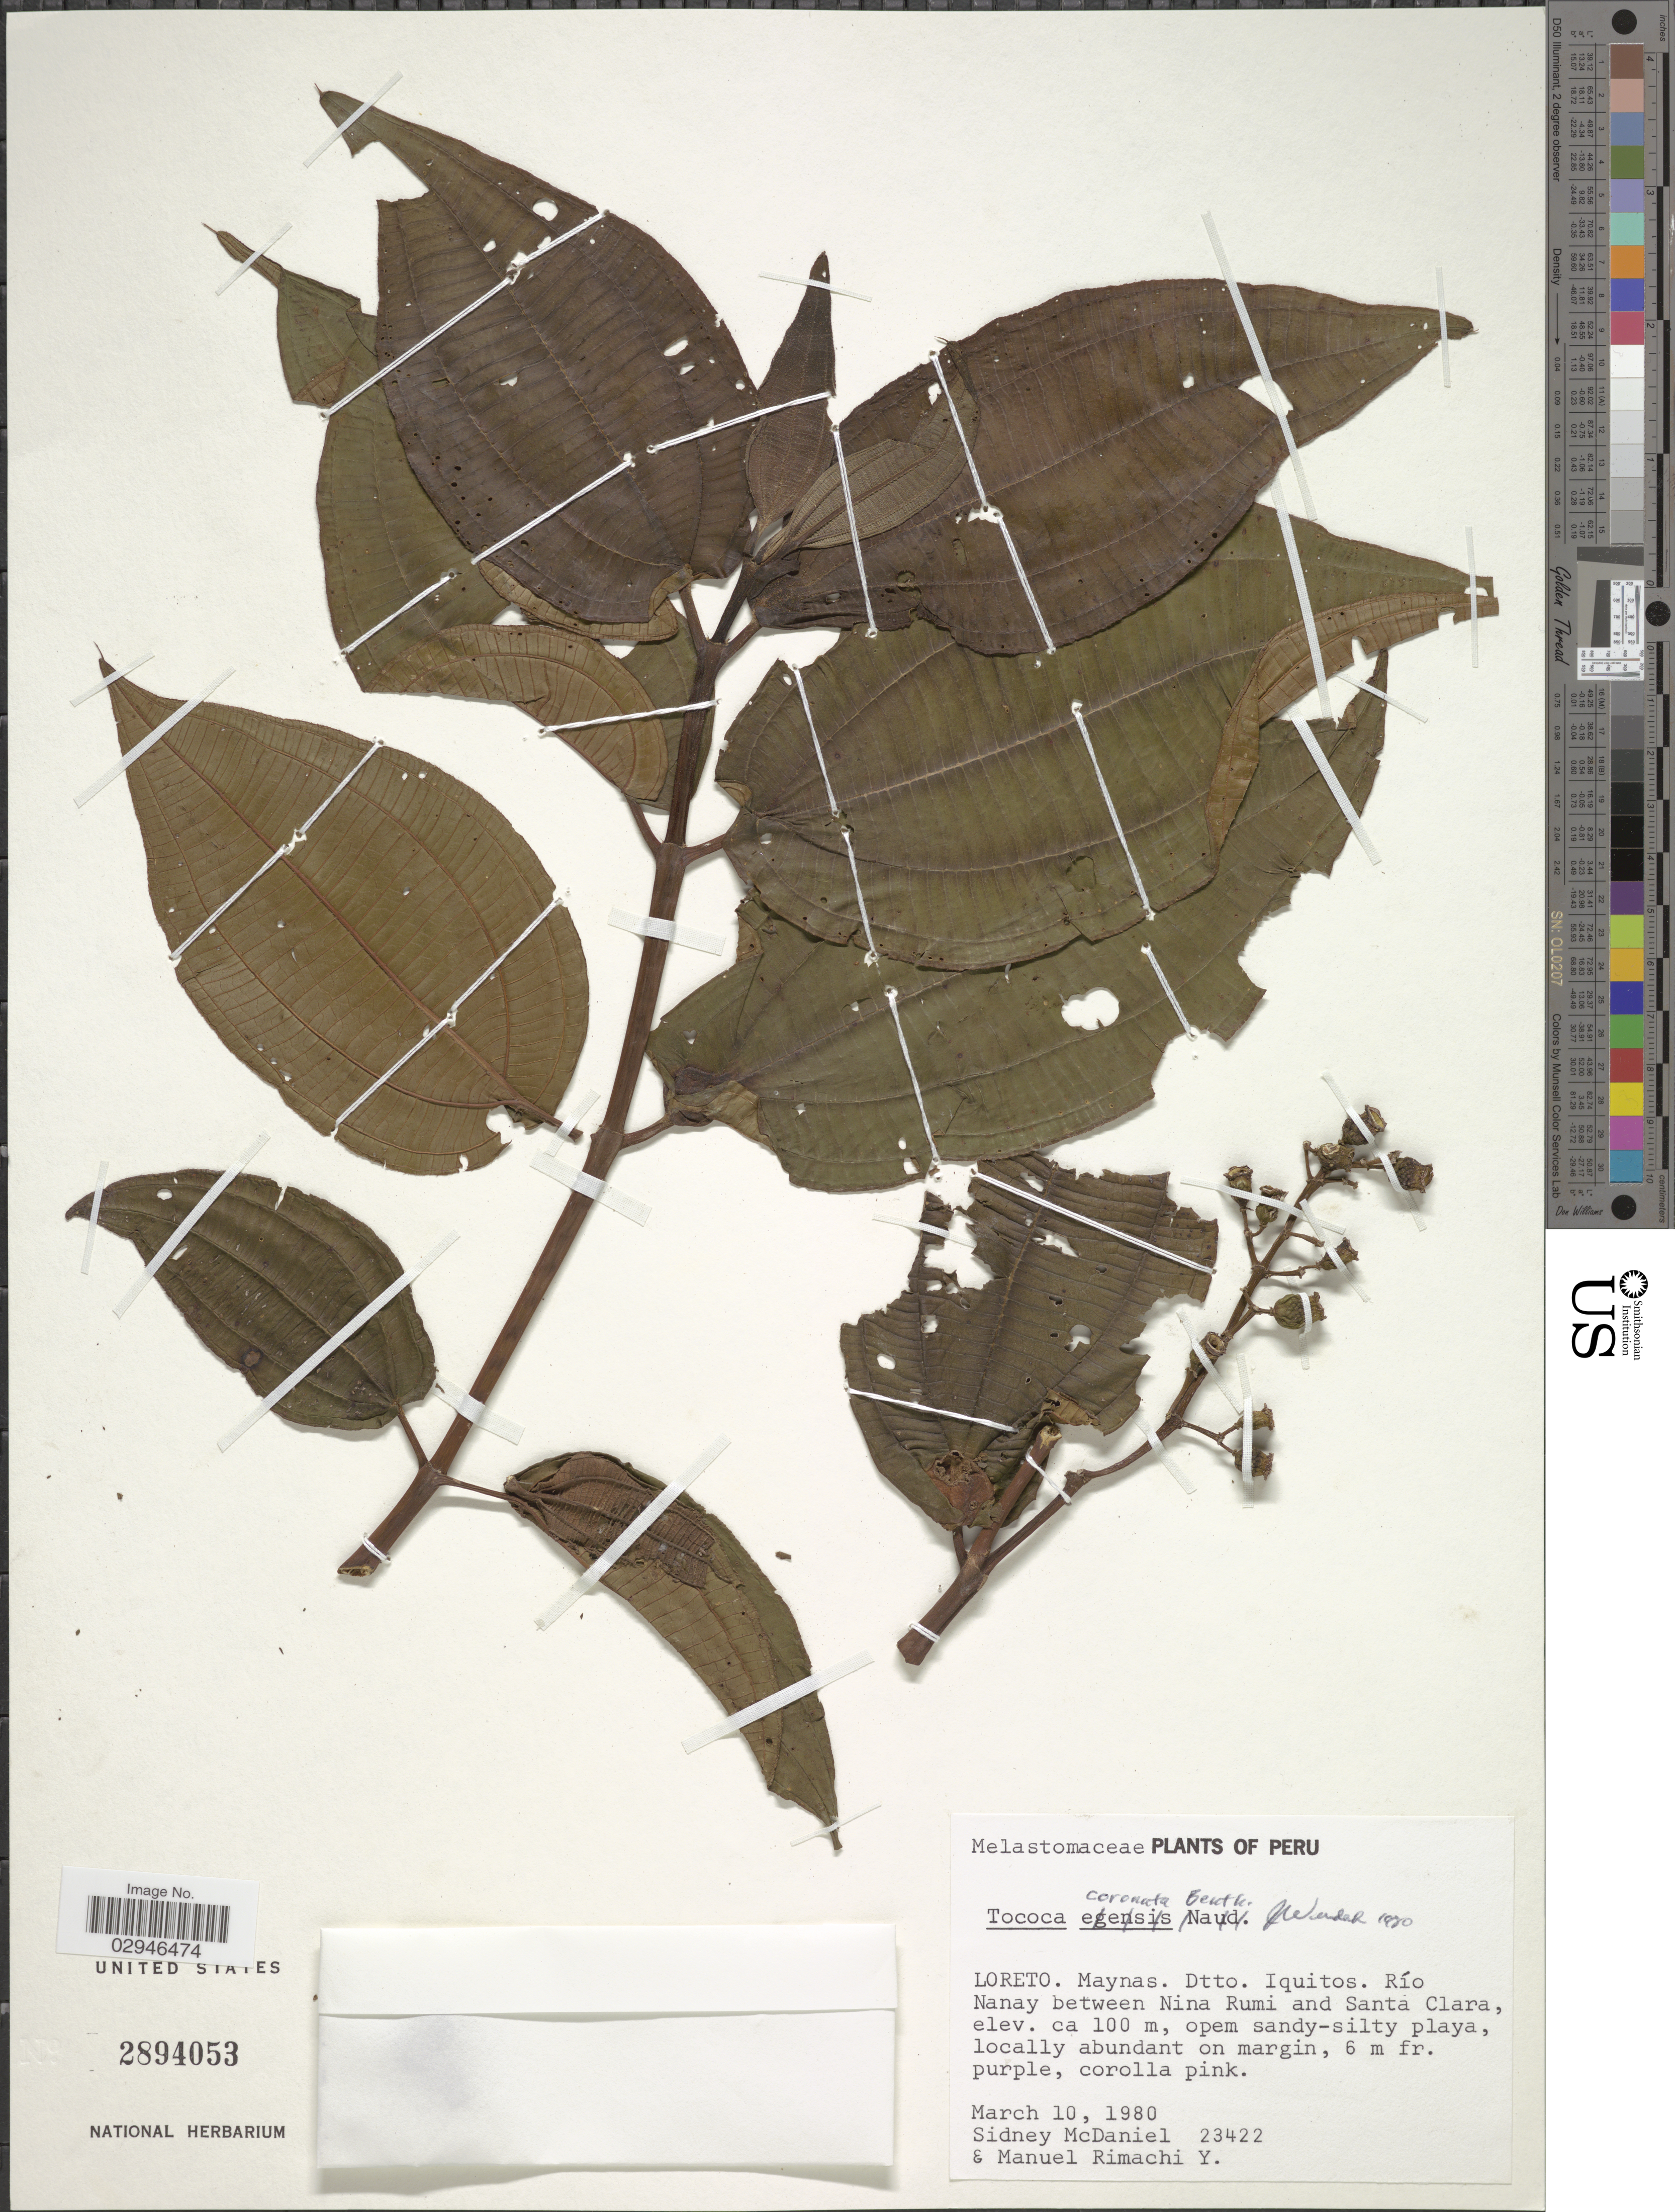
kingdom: Plantae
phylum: Tracheophyta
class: Magnoliopsida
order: Myrtales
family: Melastomataceae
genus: Tococa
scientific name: Tococa coronata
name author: Benth.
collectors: S. McDaniel, M. Rimachi Y. & R. Haynes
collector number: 23422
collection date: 1980-03-10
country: Peru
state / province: Loreto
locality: Maynas, Dtto. Iquitos, Río Nanay between Nina Rumi and Santa Clara.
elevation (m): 100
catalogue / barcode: US 2894053